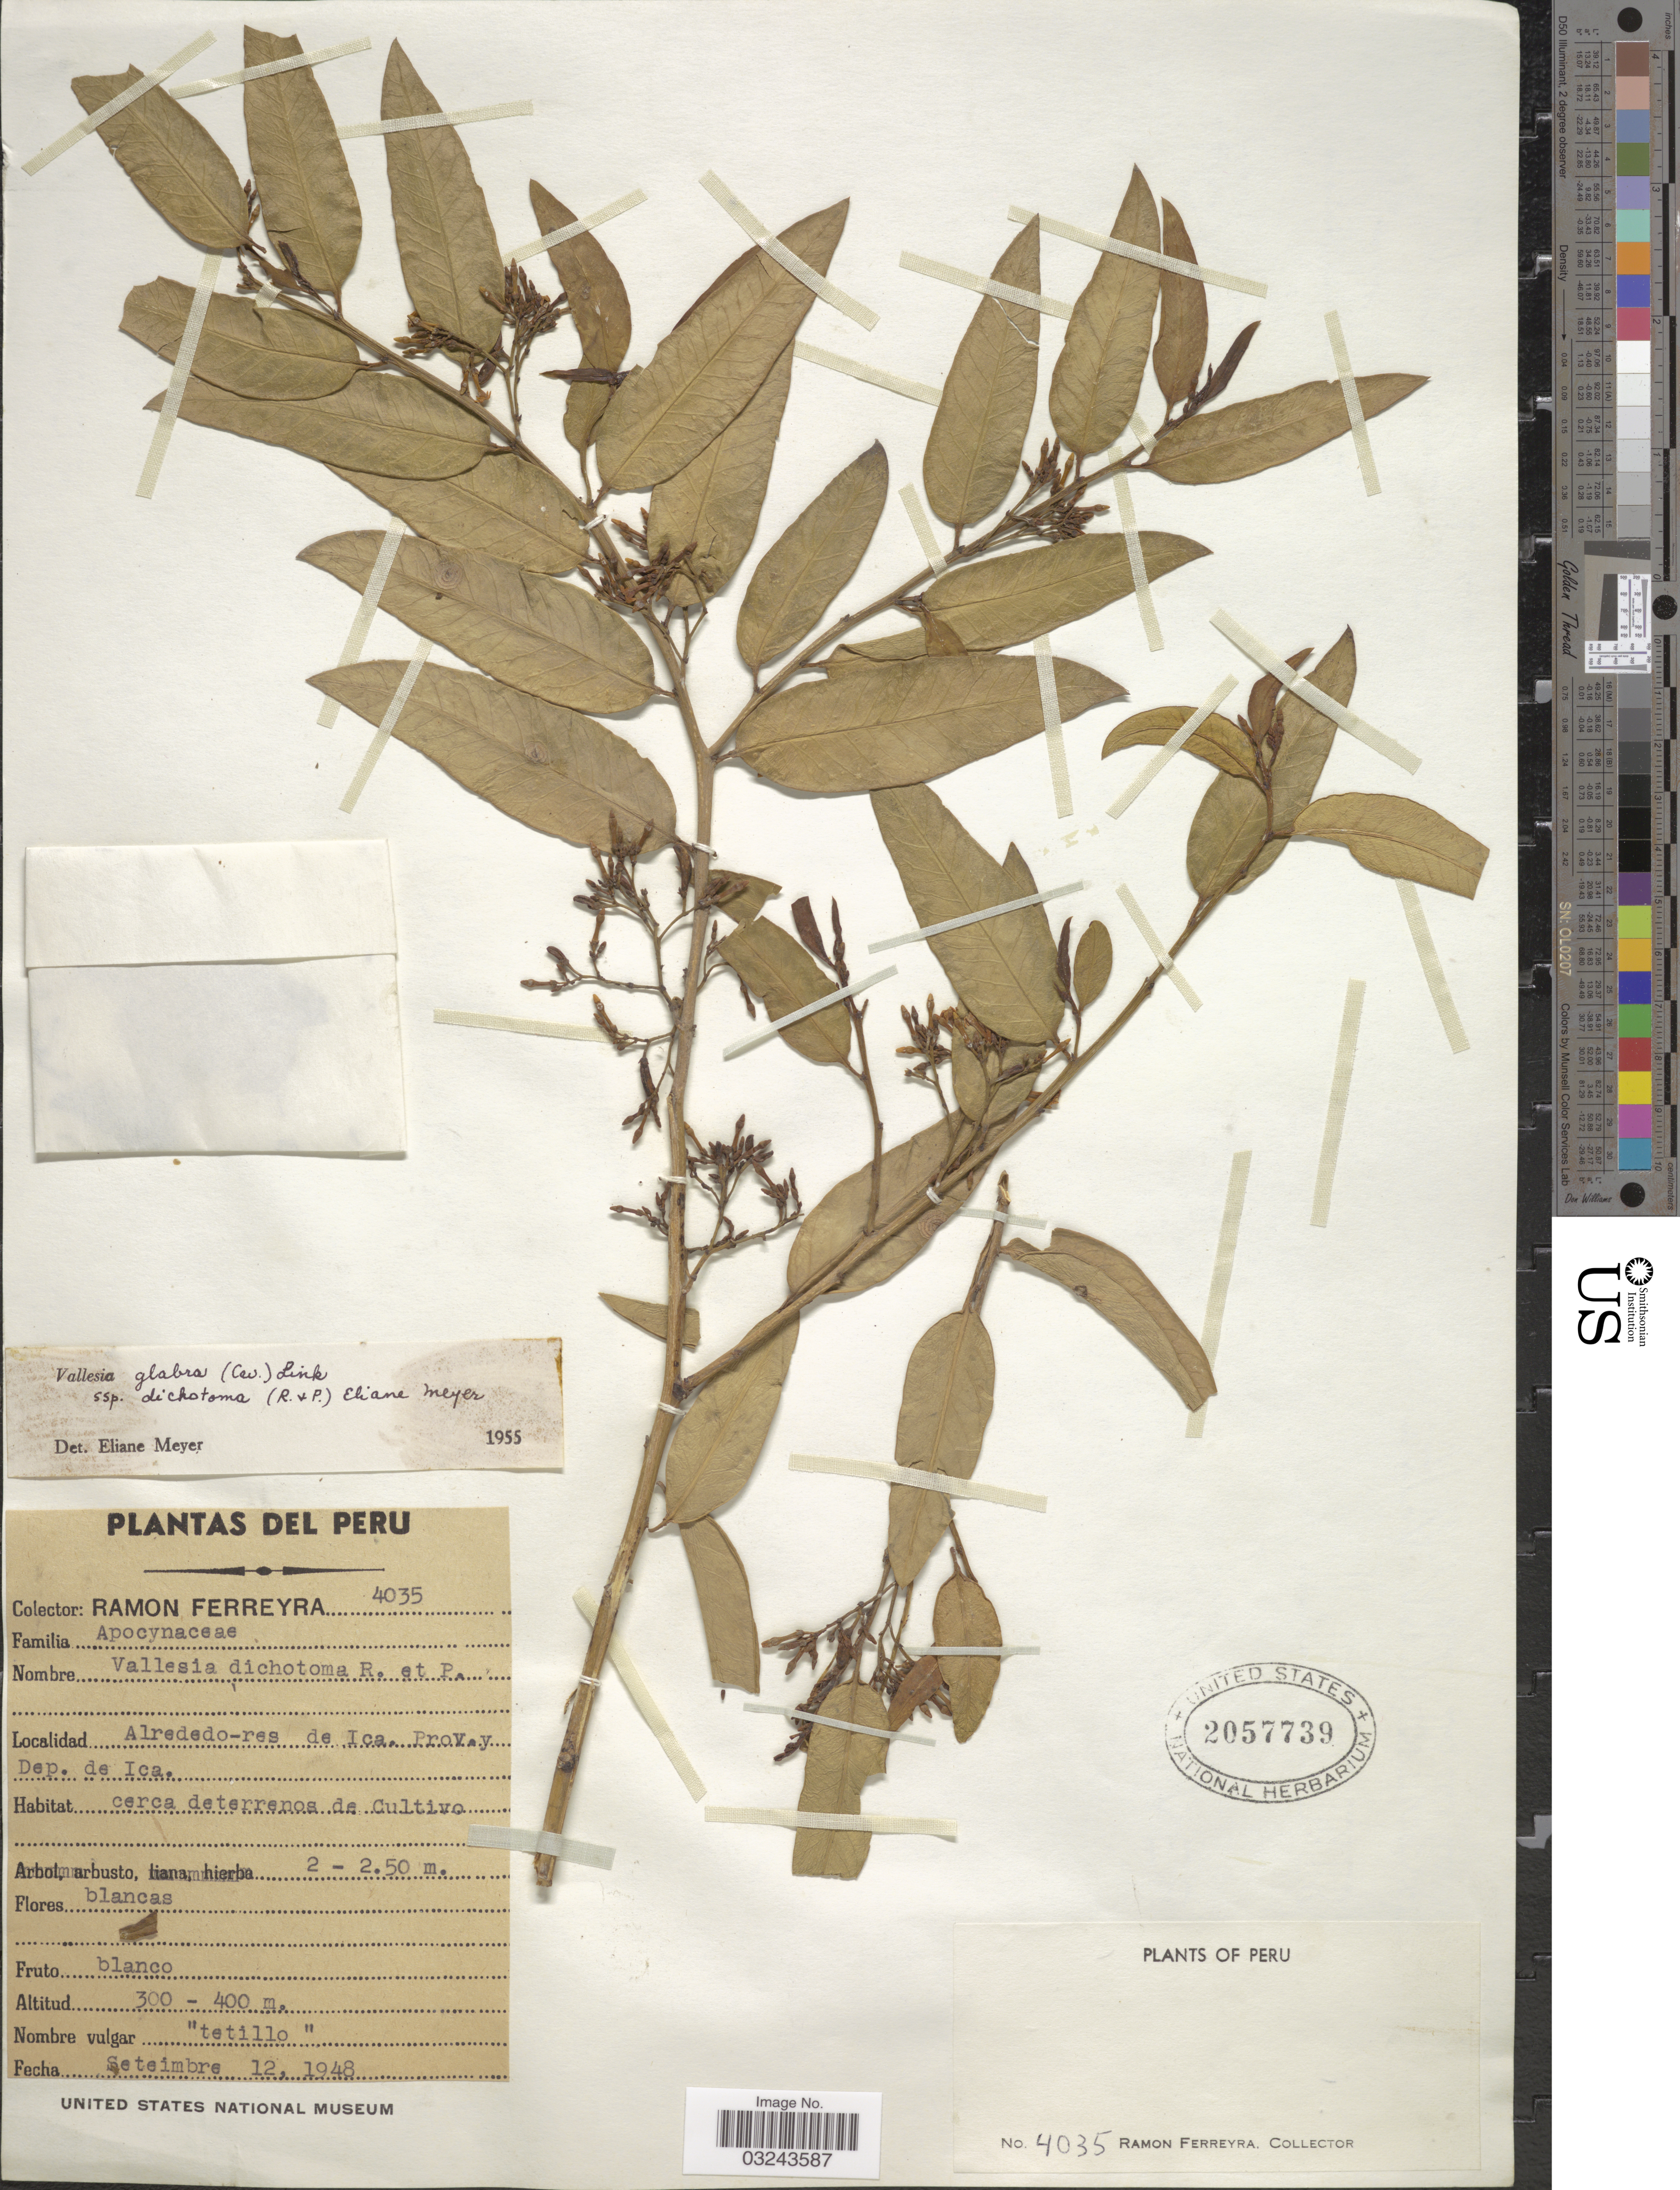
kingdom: Plantae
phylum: Tracheophyta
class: Magnoliopsida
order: Gentianales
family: Apocynaceae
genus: Vallesia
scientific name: Vallesia glabra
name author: (Cav.) Link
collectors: R. A. Ferreyra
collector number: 4035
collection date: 1948-09-12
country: Peru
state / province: Ica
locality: Alrededo-res de Ica, Prov. y Dep. de Ica.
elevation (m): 300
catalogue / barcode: US 2057739